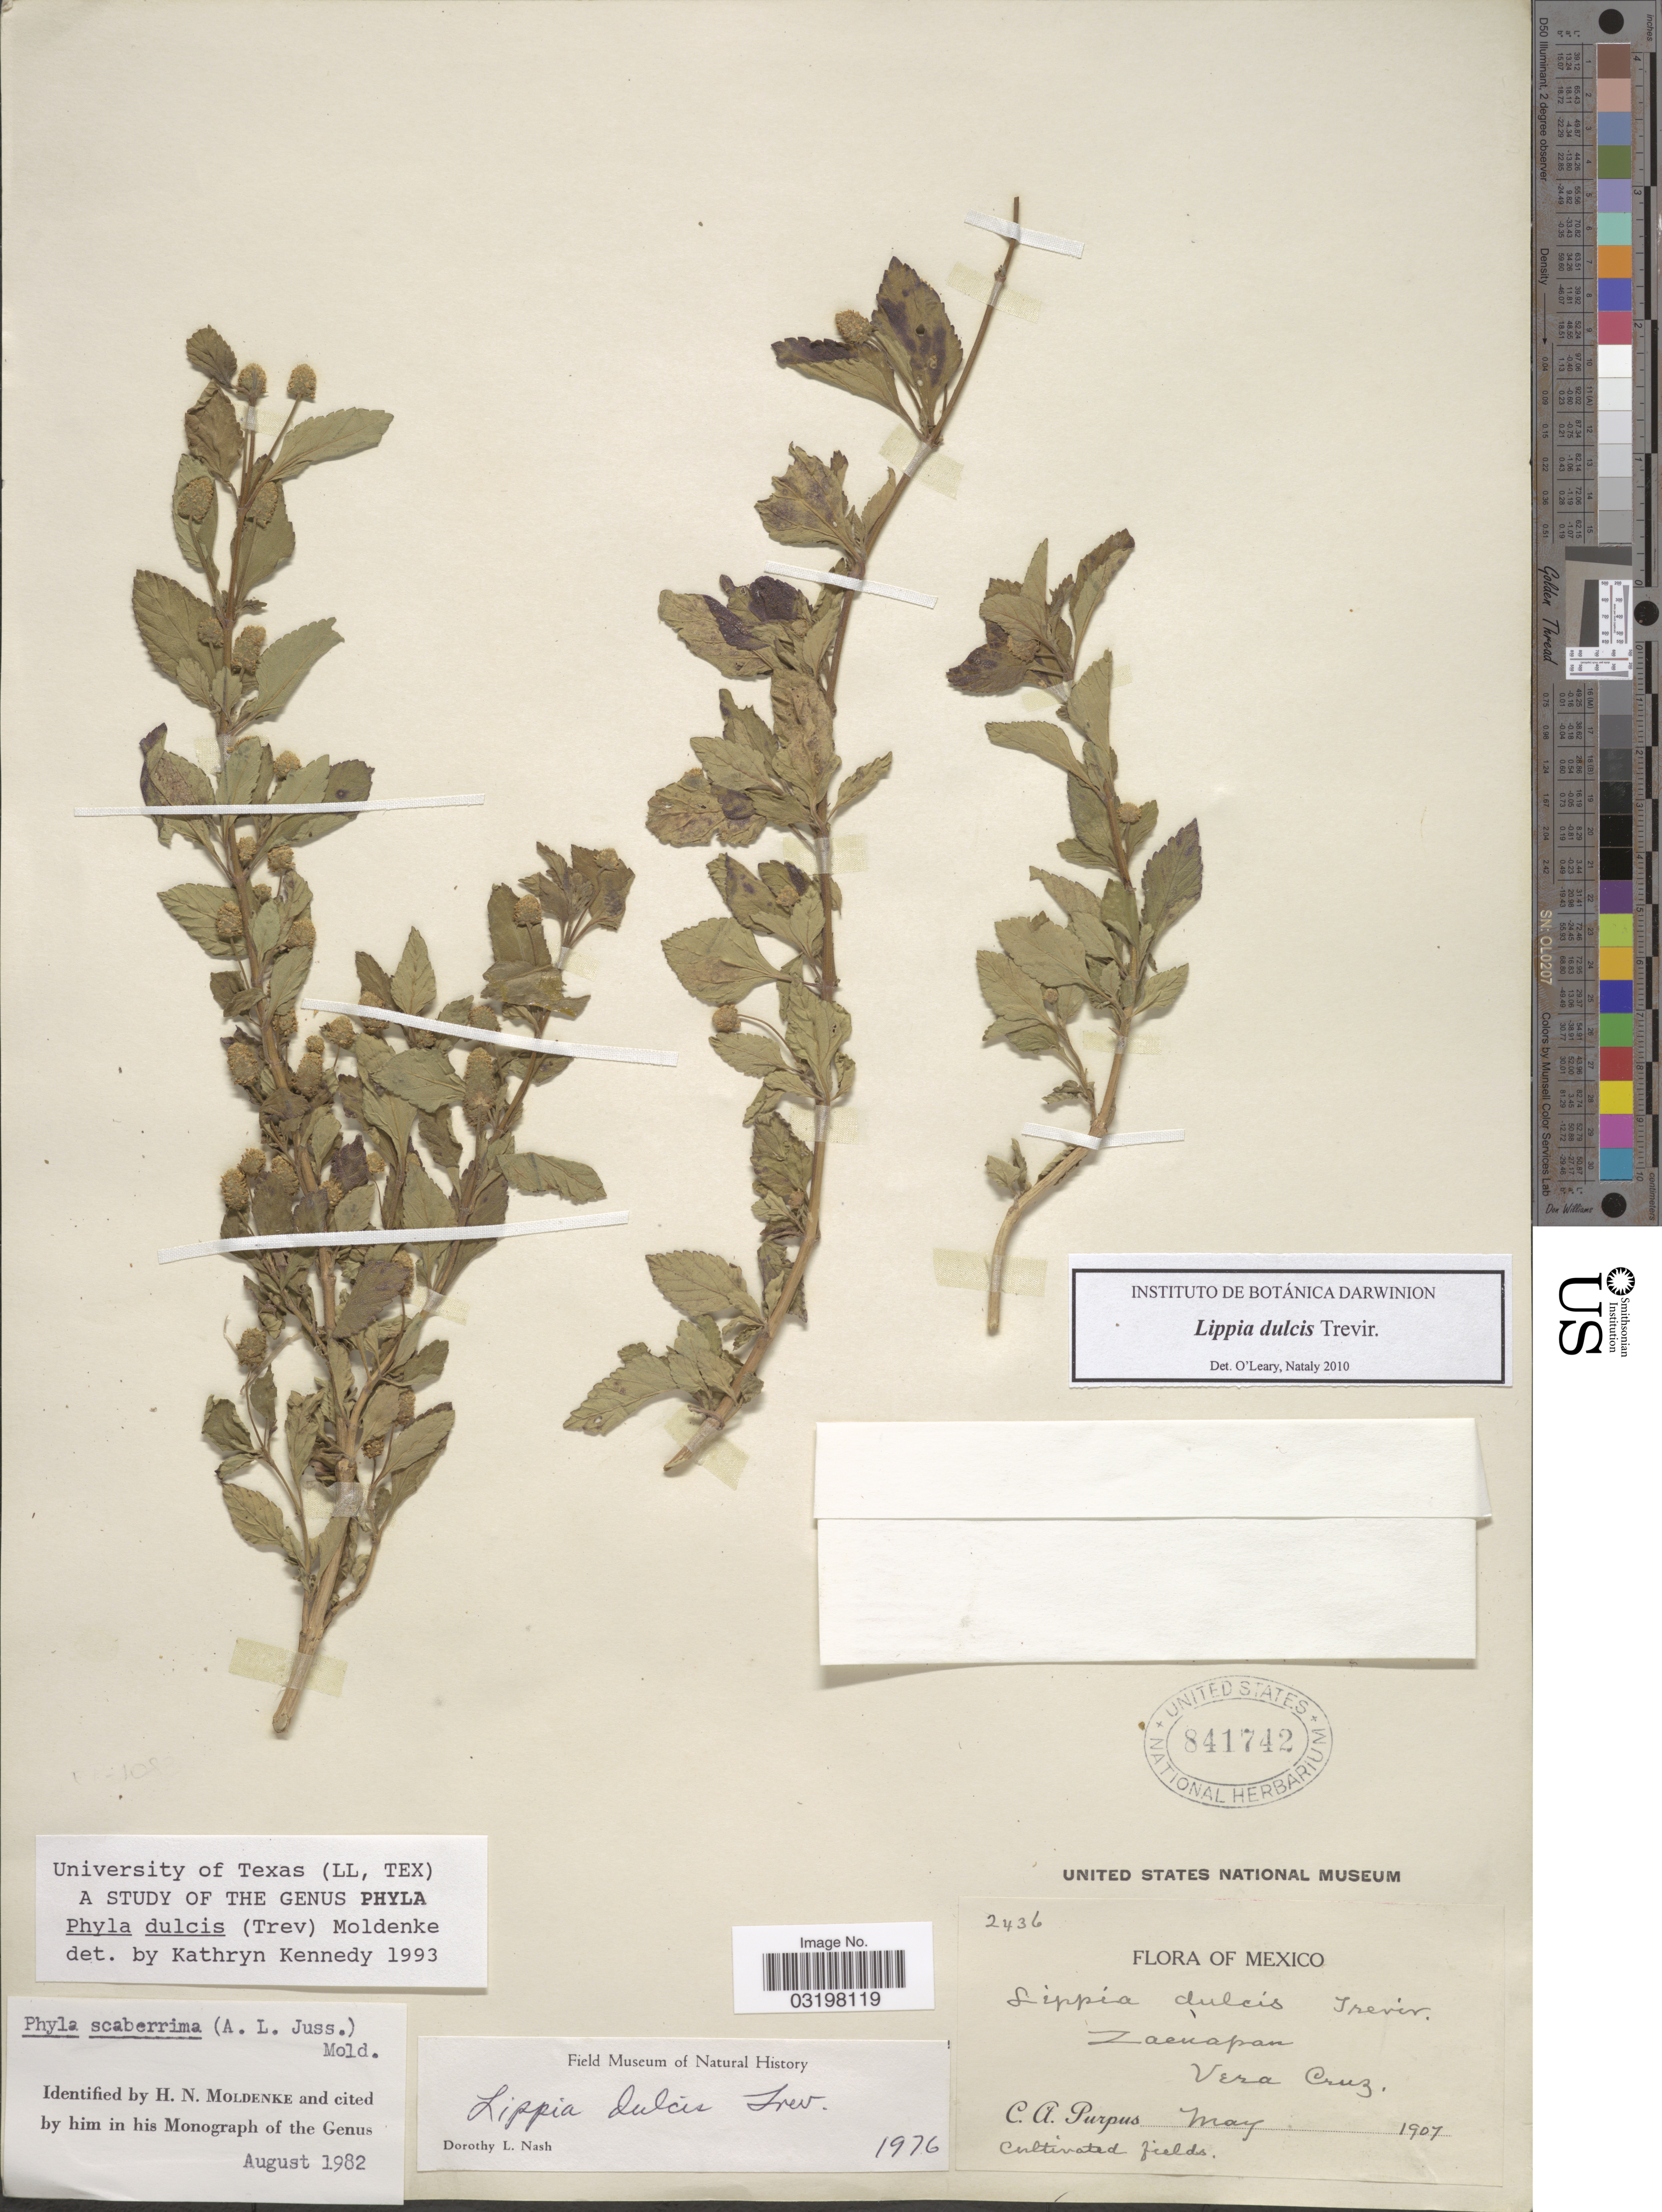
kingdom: Plantae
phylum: Tracheophyta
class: Magnoliopsida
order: Lamiales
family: Verbenaceae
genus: Lippia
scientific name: Lippia dulcis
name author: Trevis.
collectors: C. A. Purpus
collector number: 2436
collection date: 1907-05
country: Mexico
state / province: Veracruz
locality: Zaenapan. Vera Cruz.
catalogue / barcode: US 841742